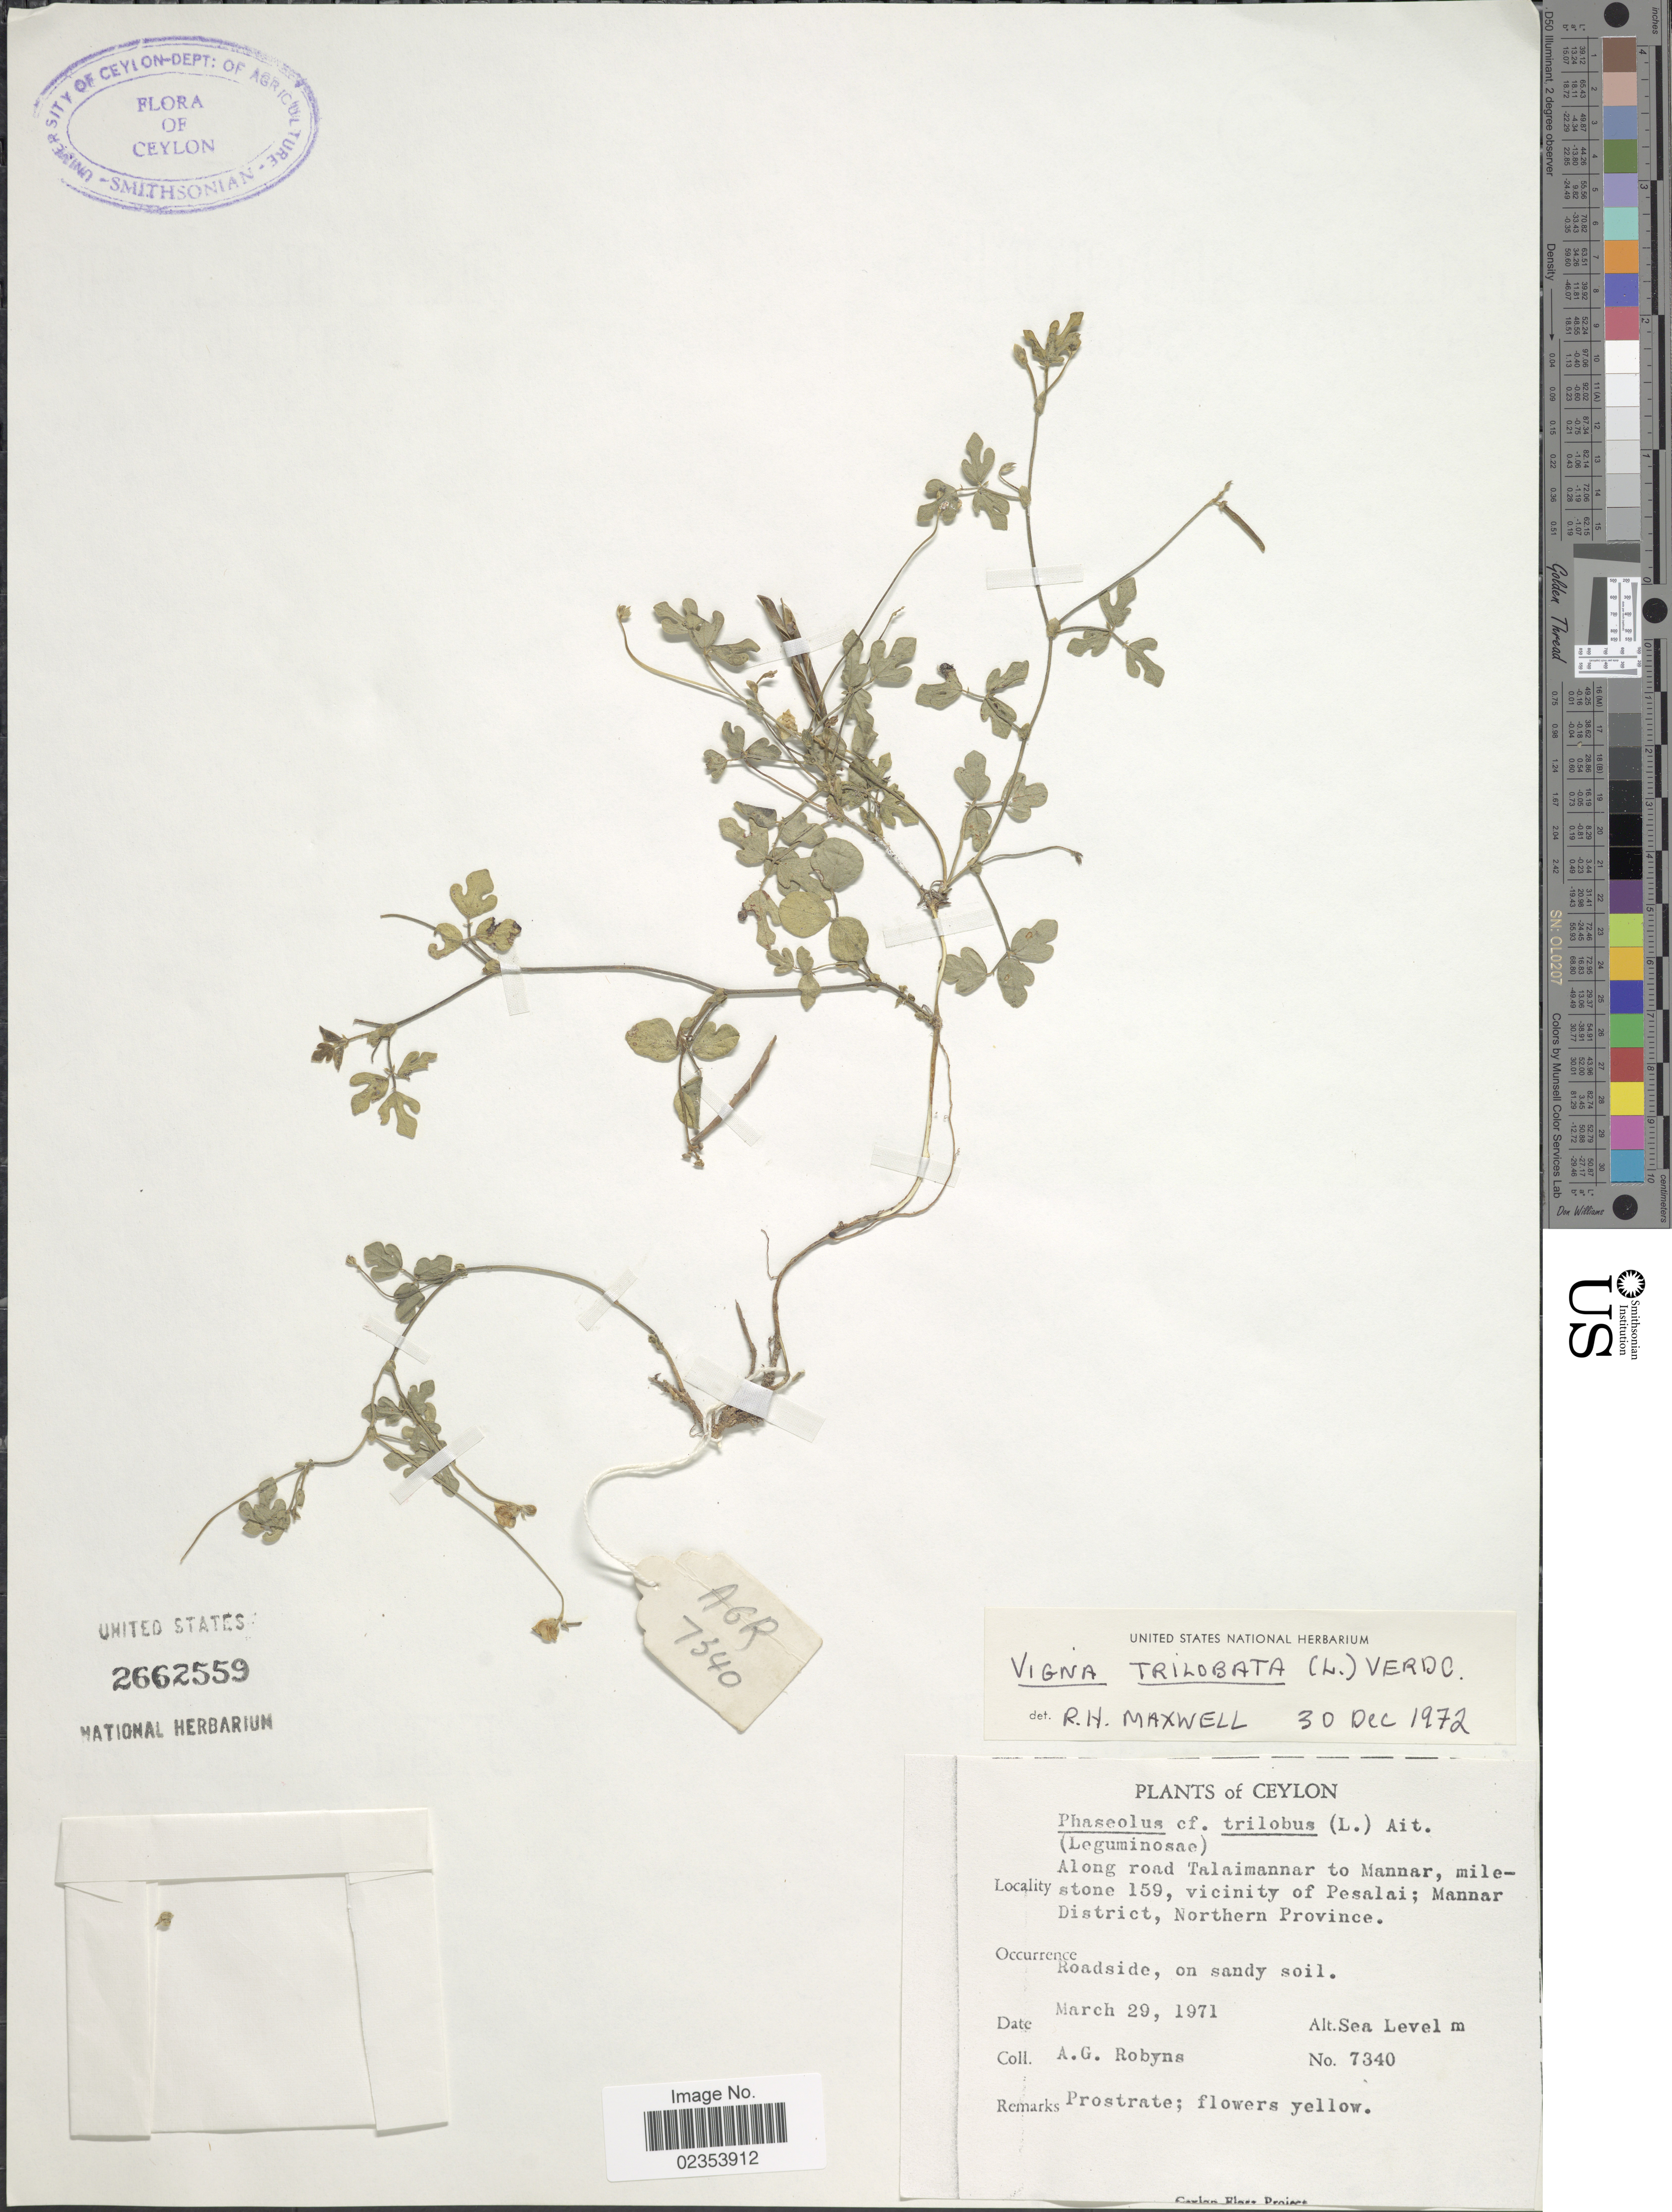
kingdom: Plantae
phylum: Tracheophyta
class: Magnoliopsida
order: Fabales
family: Fabaceae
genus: Vigna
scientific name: Vigna trilobata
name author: (L.) Verdc.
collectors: A. G. Robyns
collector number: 7340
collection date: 1971-03-29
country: Sri Lanka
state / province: Northern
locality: Ceylon. Along road Talaimannar to Mannar, milestone 159, vicinity of Pesalai; Mannar District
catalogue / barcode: US 2662559